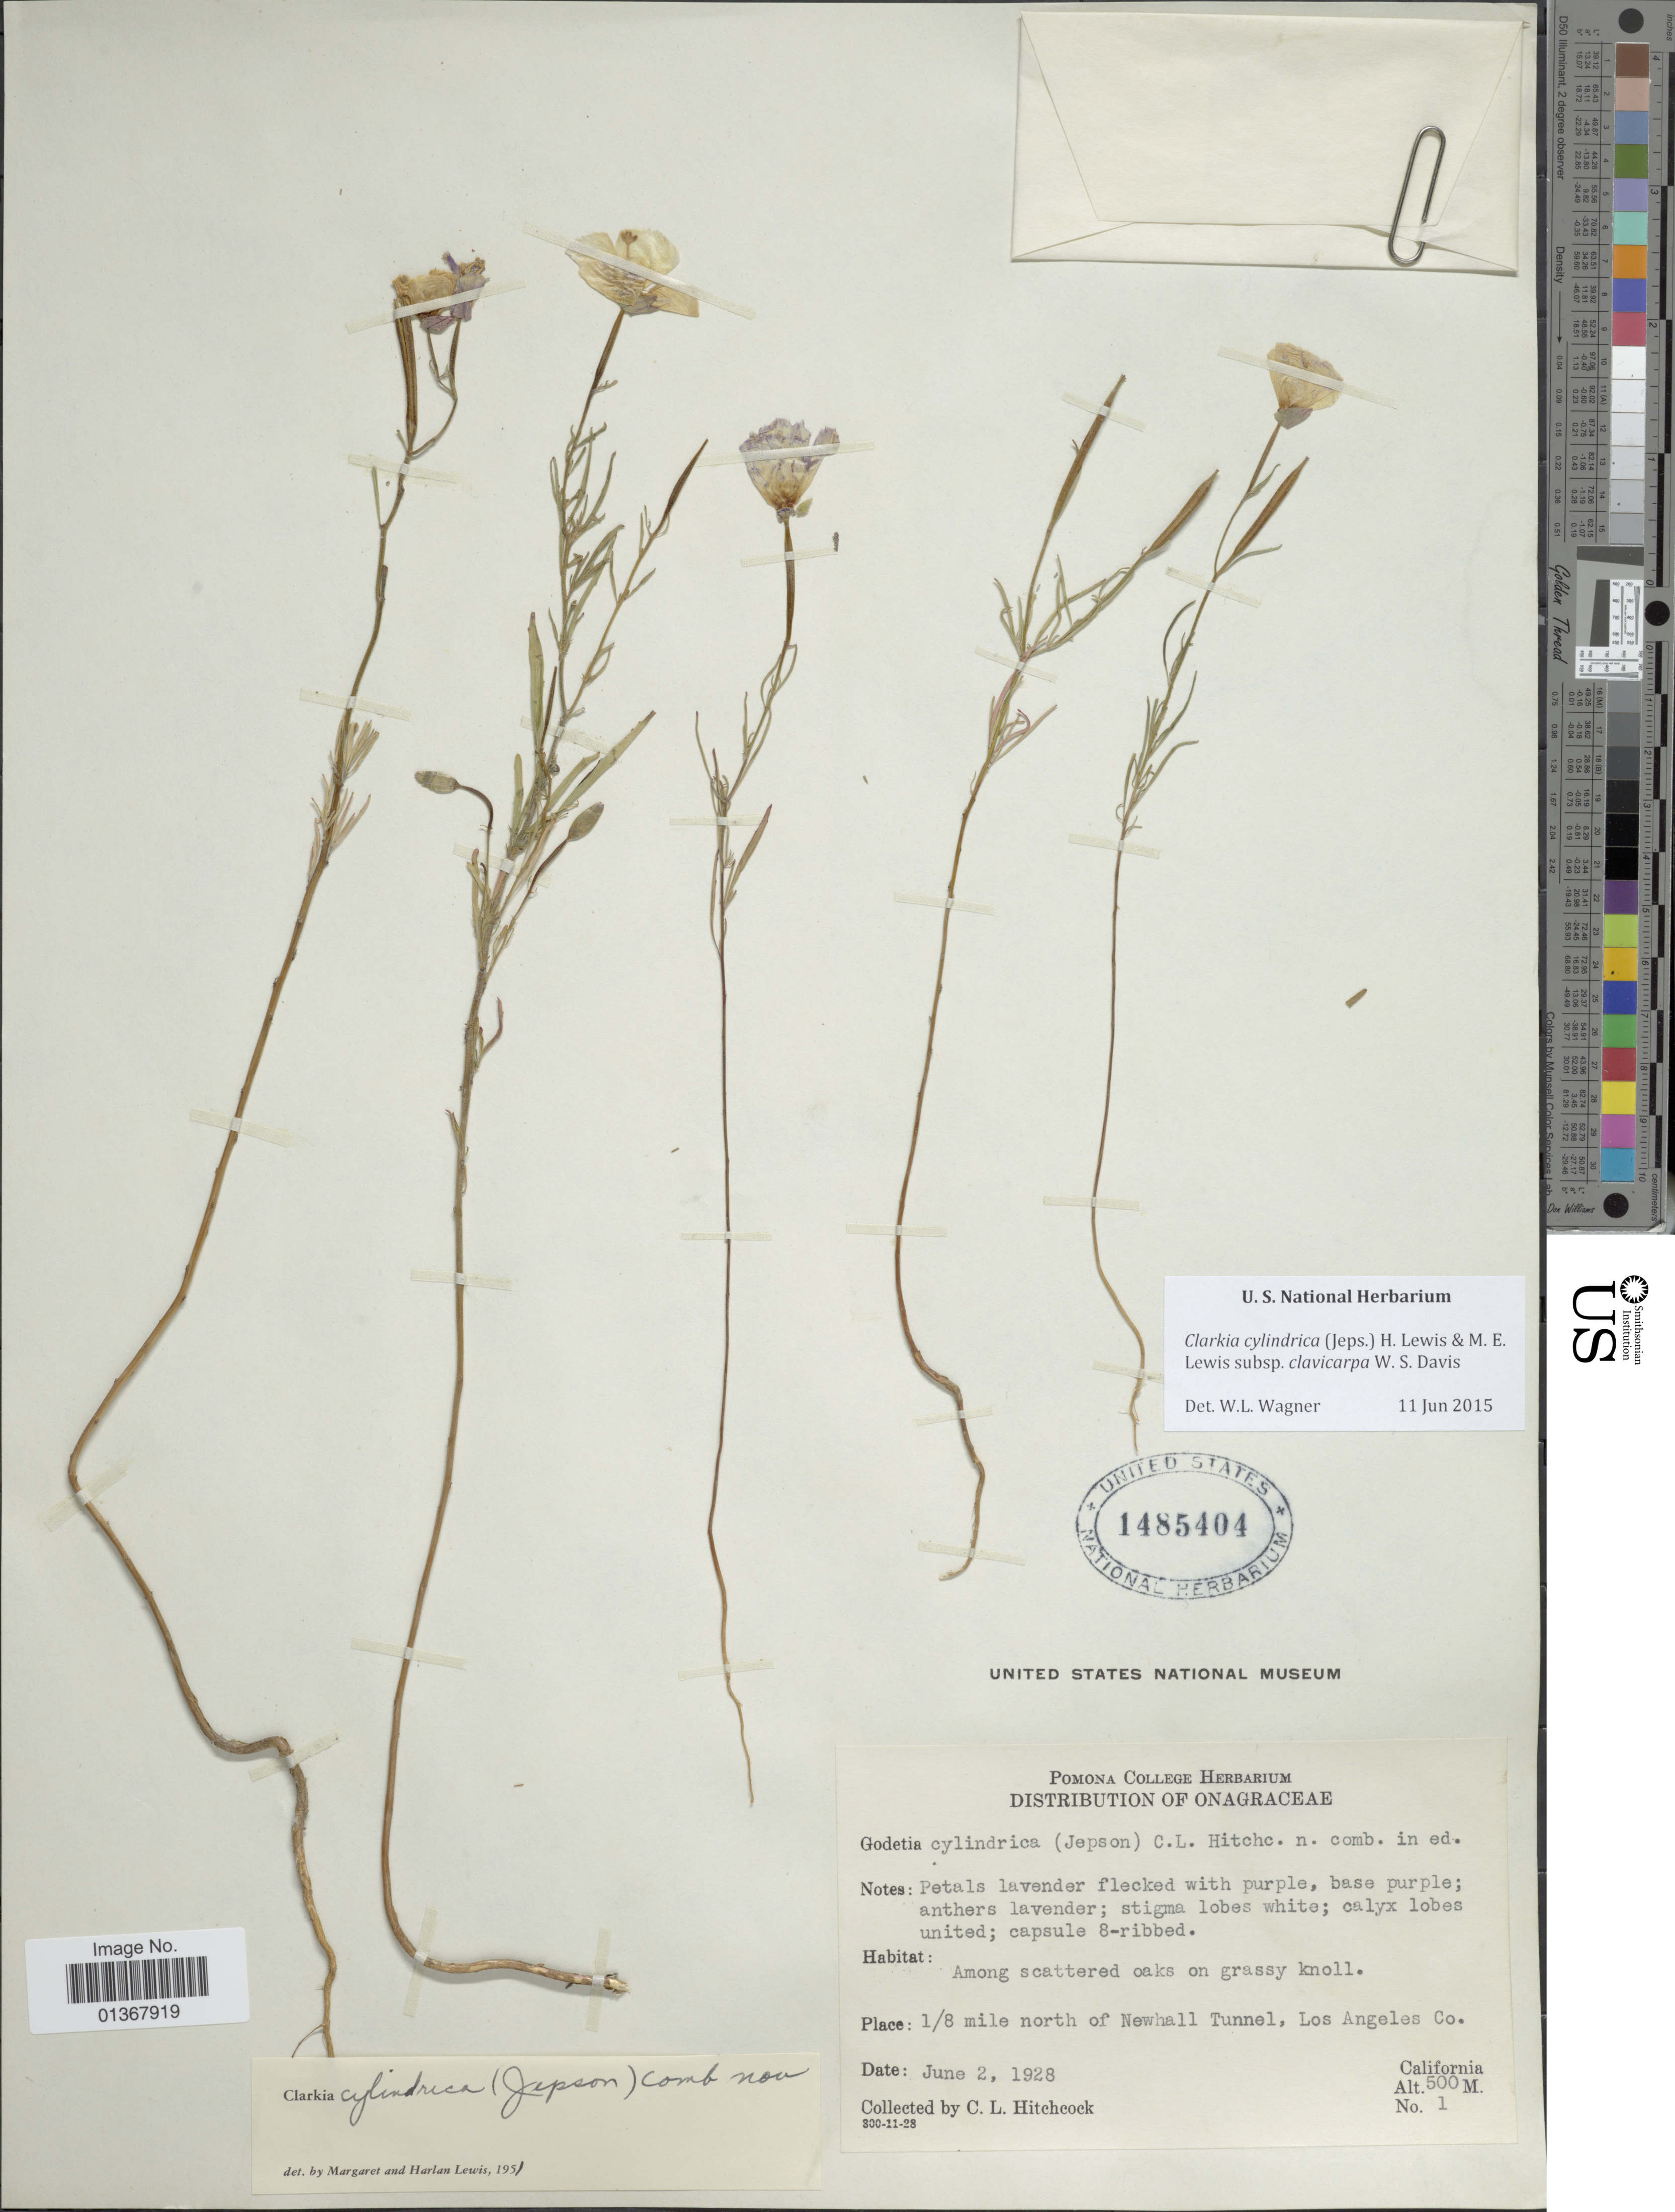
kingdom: Plantae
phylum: Tracheophyta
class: Magnoliopsida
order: Myrtales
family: Onagraceae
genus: Clarkia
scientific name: Clarkia cylindrica subsp. clavicarpa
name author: W.S. Davis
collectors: C. L. Hitchcock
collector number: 1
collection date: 1928-06-02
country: United States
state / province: California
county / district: Los Angeles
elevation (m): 500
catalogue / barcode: US 1485404